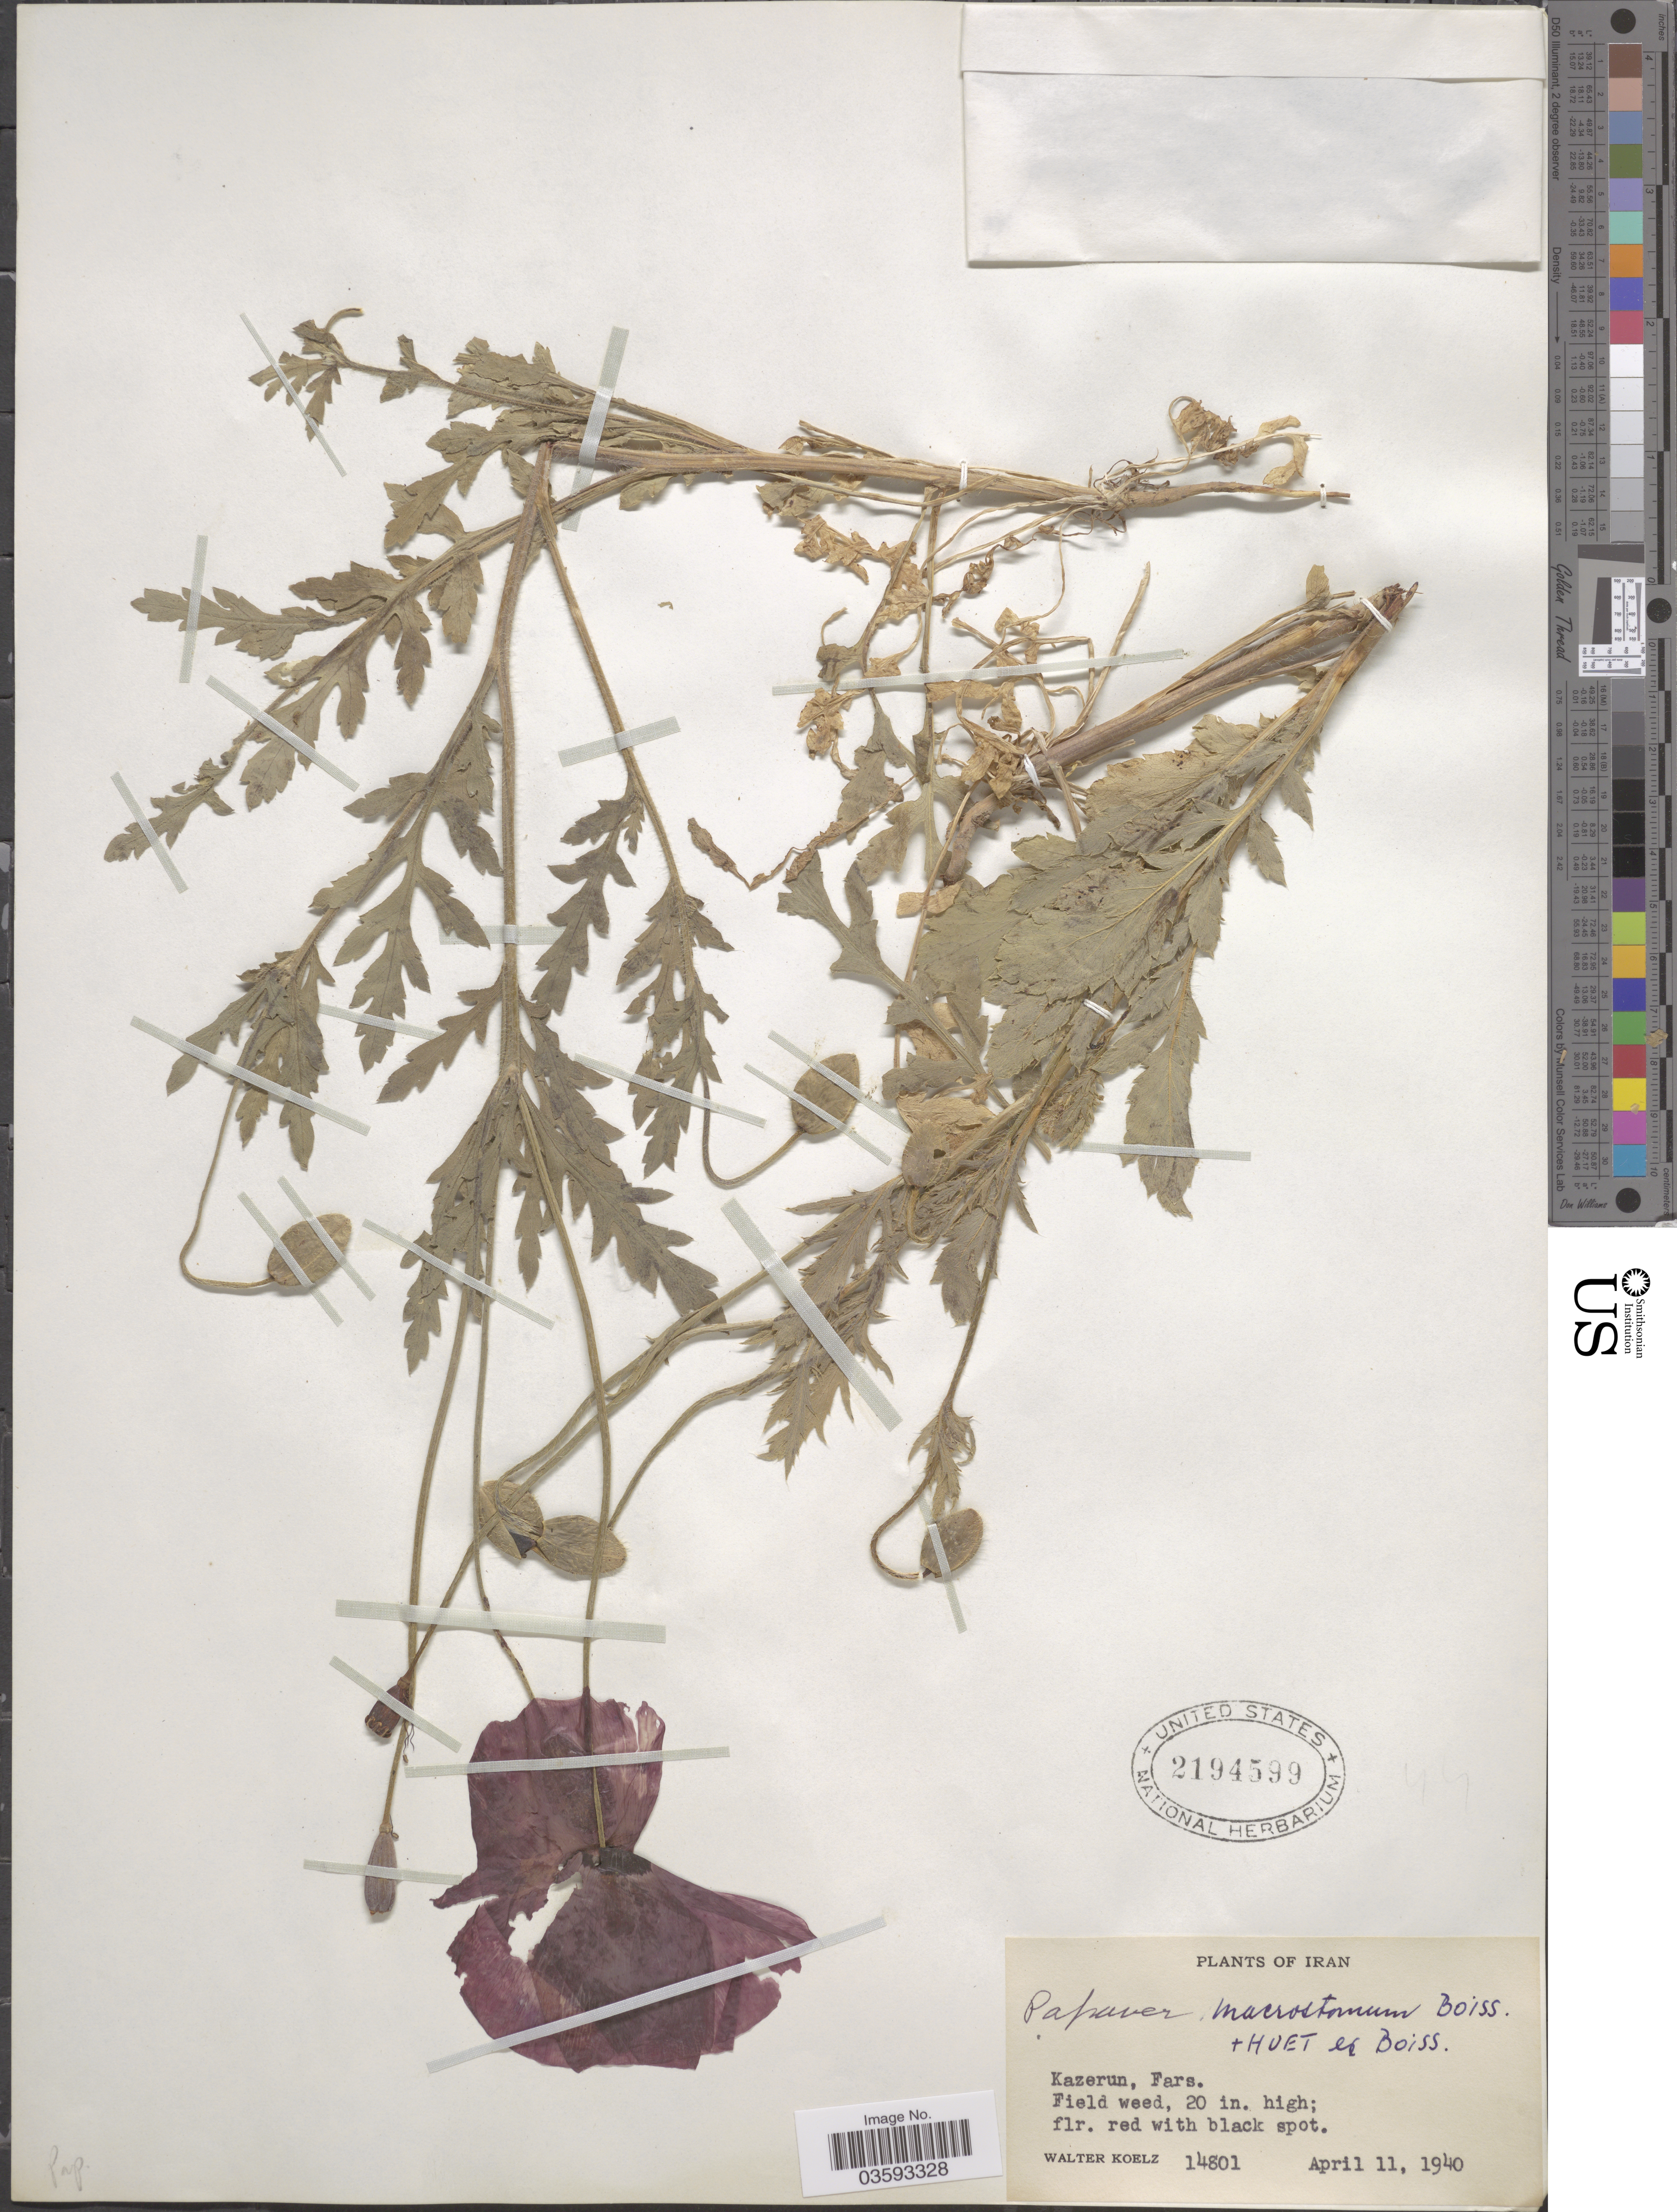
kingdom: Plantae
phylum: Tracheophyta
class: Magnoliopsida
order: Ranunculales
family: Papaveraceae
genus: Papaver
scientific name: Papaver macrostomum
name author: Boiss. & A. Huet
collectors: W. N. Koelz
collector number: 14801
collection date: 1940-04-11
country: Iran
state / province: Fars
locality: Kazerun.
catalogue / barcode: US 2194599